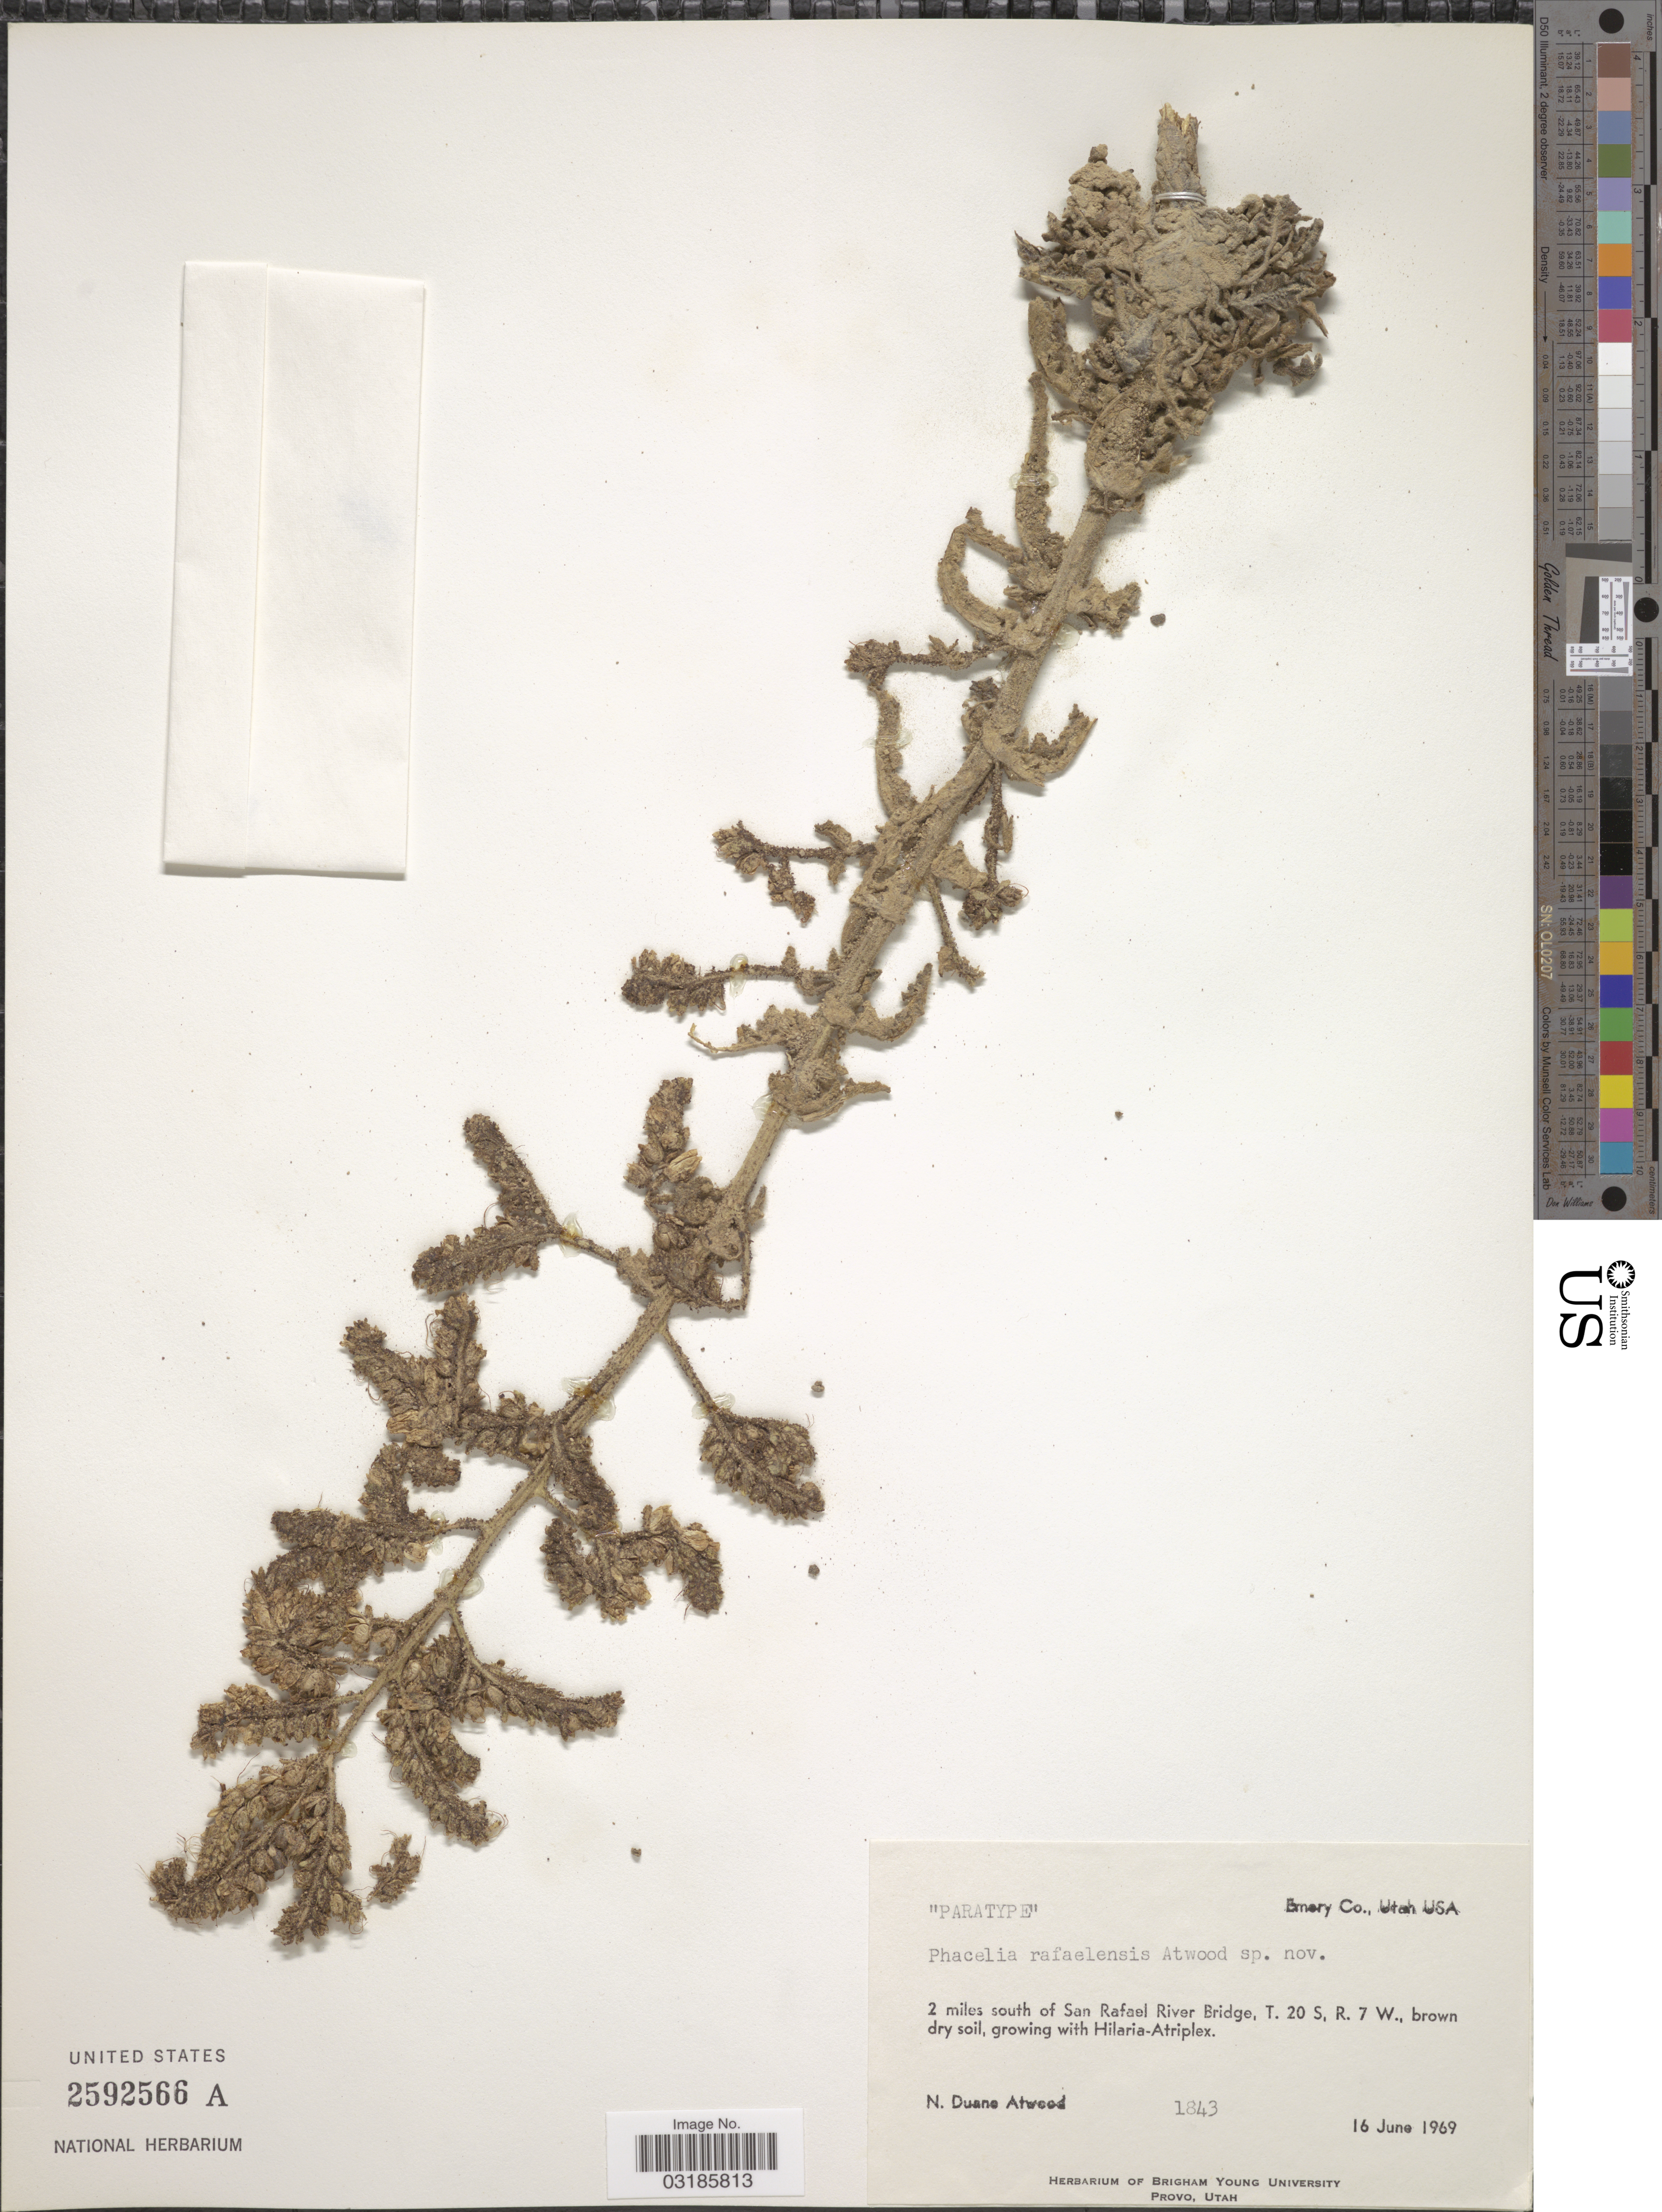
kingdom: Plantae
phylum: Tracheophyta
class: Magnoliopsida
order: Boraginales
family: Hydrophyllaceae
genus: Phacelia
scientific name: Phacelia rafaelensis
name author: Atwood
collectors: N. Atwood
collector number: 1843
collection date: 1969-06-16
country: United States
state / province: Utah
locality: Emery Co. 2 miles south of San Rafael River Bridge, T. 20 S, R. 7 W., brown dry soil.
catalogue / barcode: US 2592566A